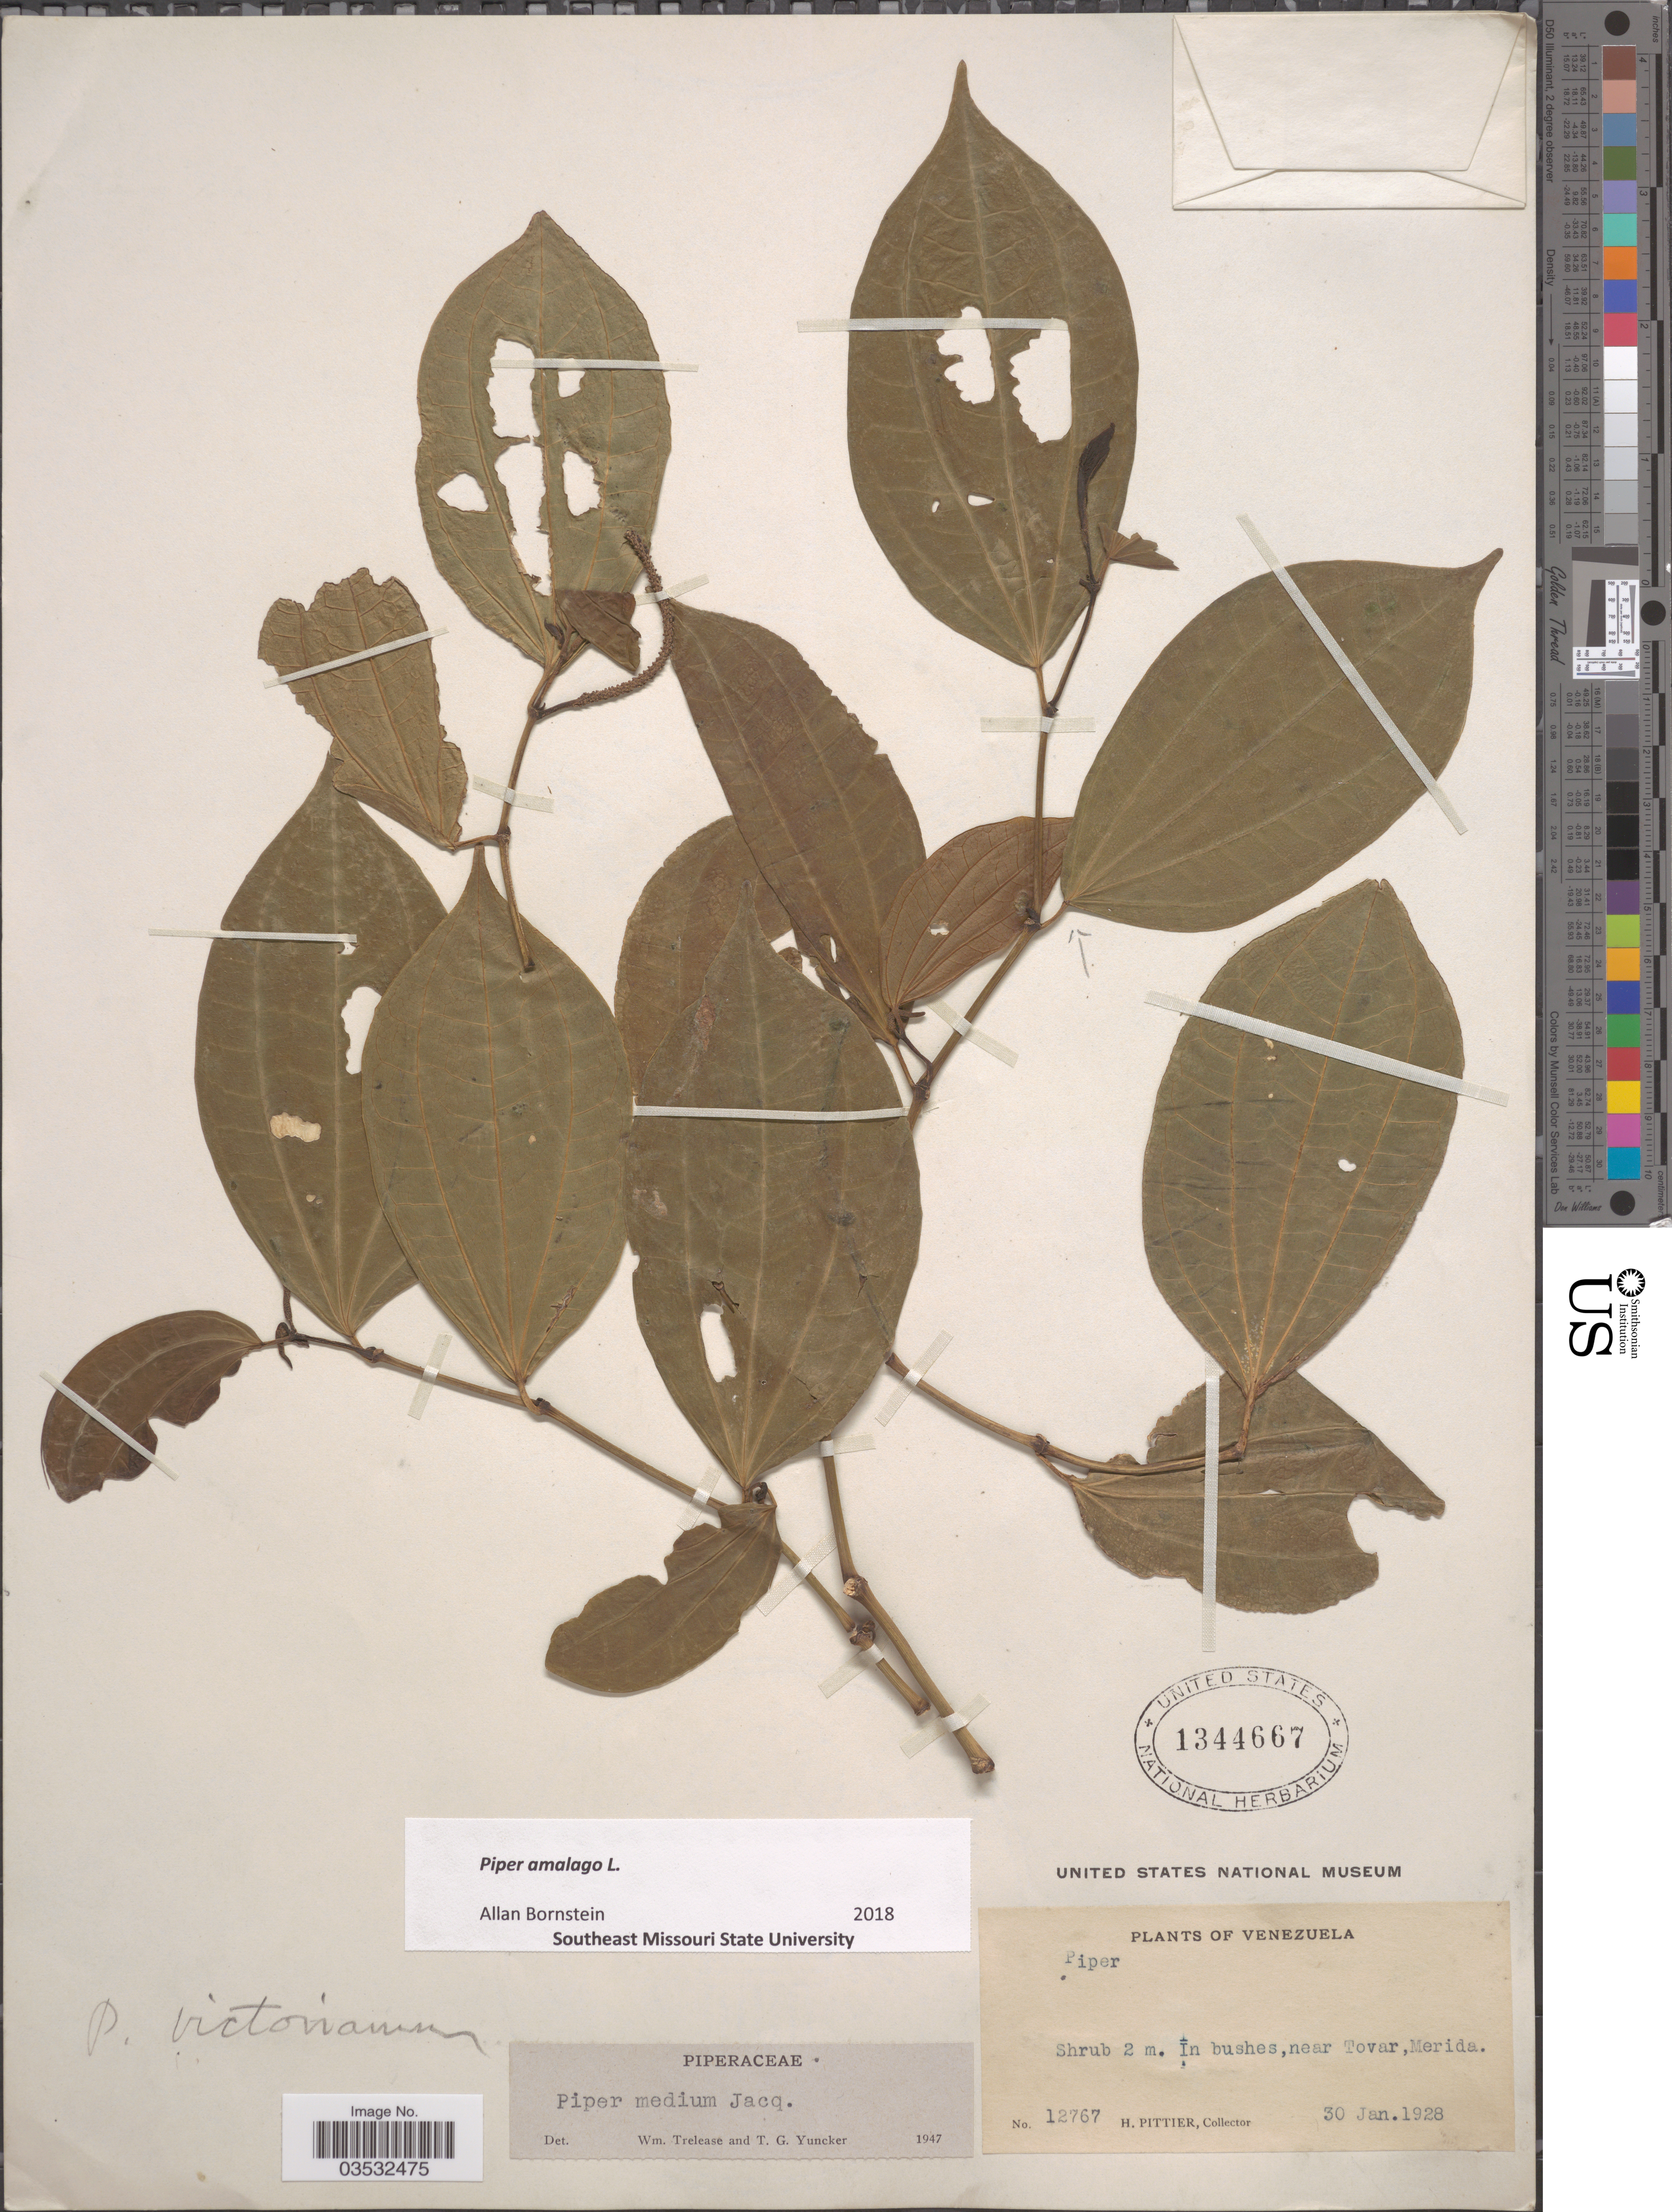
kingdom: Plantae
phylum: Tracheophyta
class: Magnoliopsida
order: Piperales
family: Piperaceae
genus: Piper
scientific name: Piper amalago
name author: L.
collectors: H. F. Pittier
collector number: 12767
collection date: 1928-01-30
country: Venezuela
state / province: Merida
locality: In bushes, near Tovar.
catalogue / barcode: US 1344667